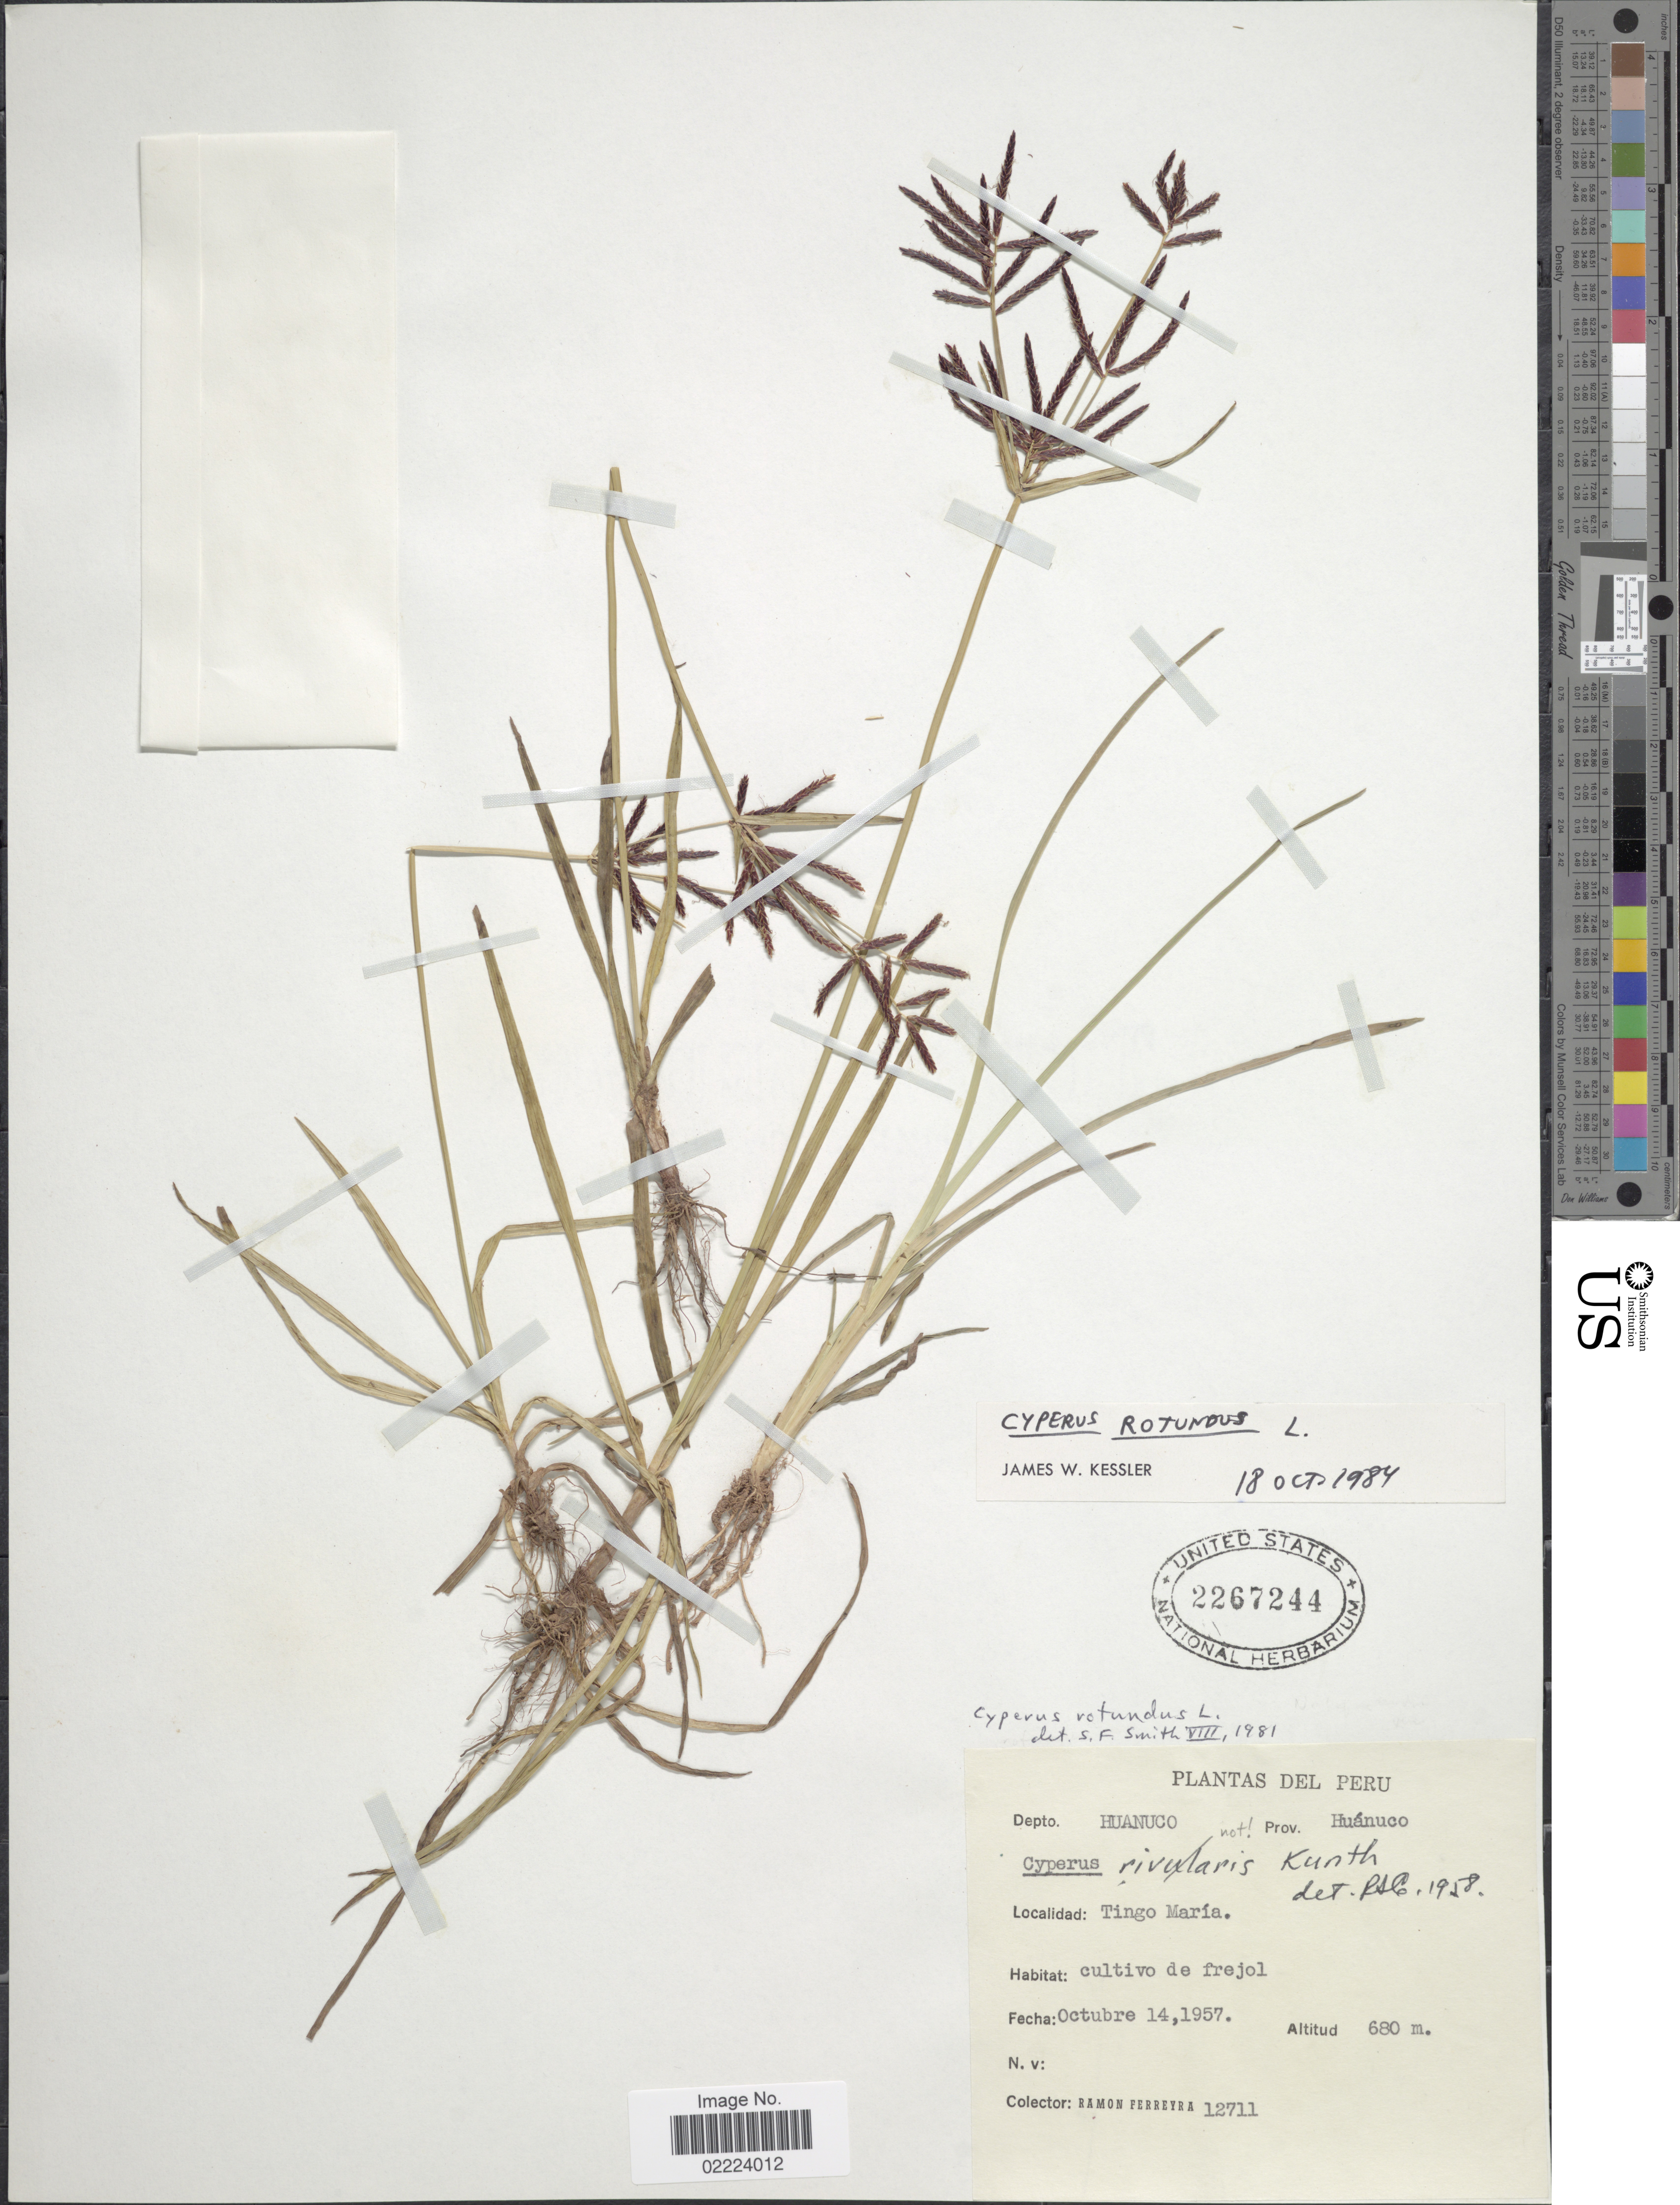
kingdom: Plantae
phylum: Tracheophyta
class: Liliopsida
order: Poales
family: Cyperaceae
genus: Cyperus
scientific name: Cyperus rotundus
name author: L.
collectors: R. A. Ferreyra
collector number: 12711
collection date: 1957-10-14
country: Peru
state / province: Huánuco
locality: Depto. Huanuco, Prov. Huanuco, Tingo Maria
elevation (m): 680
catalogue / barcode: US 2267244